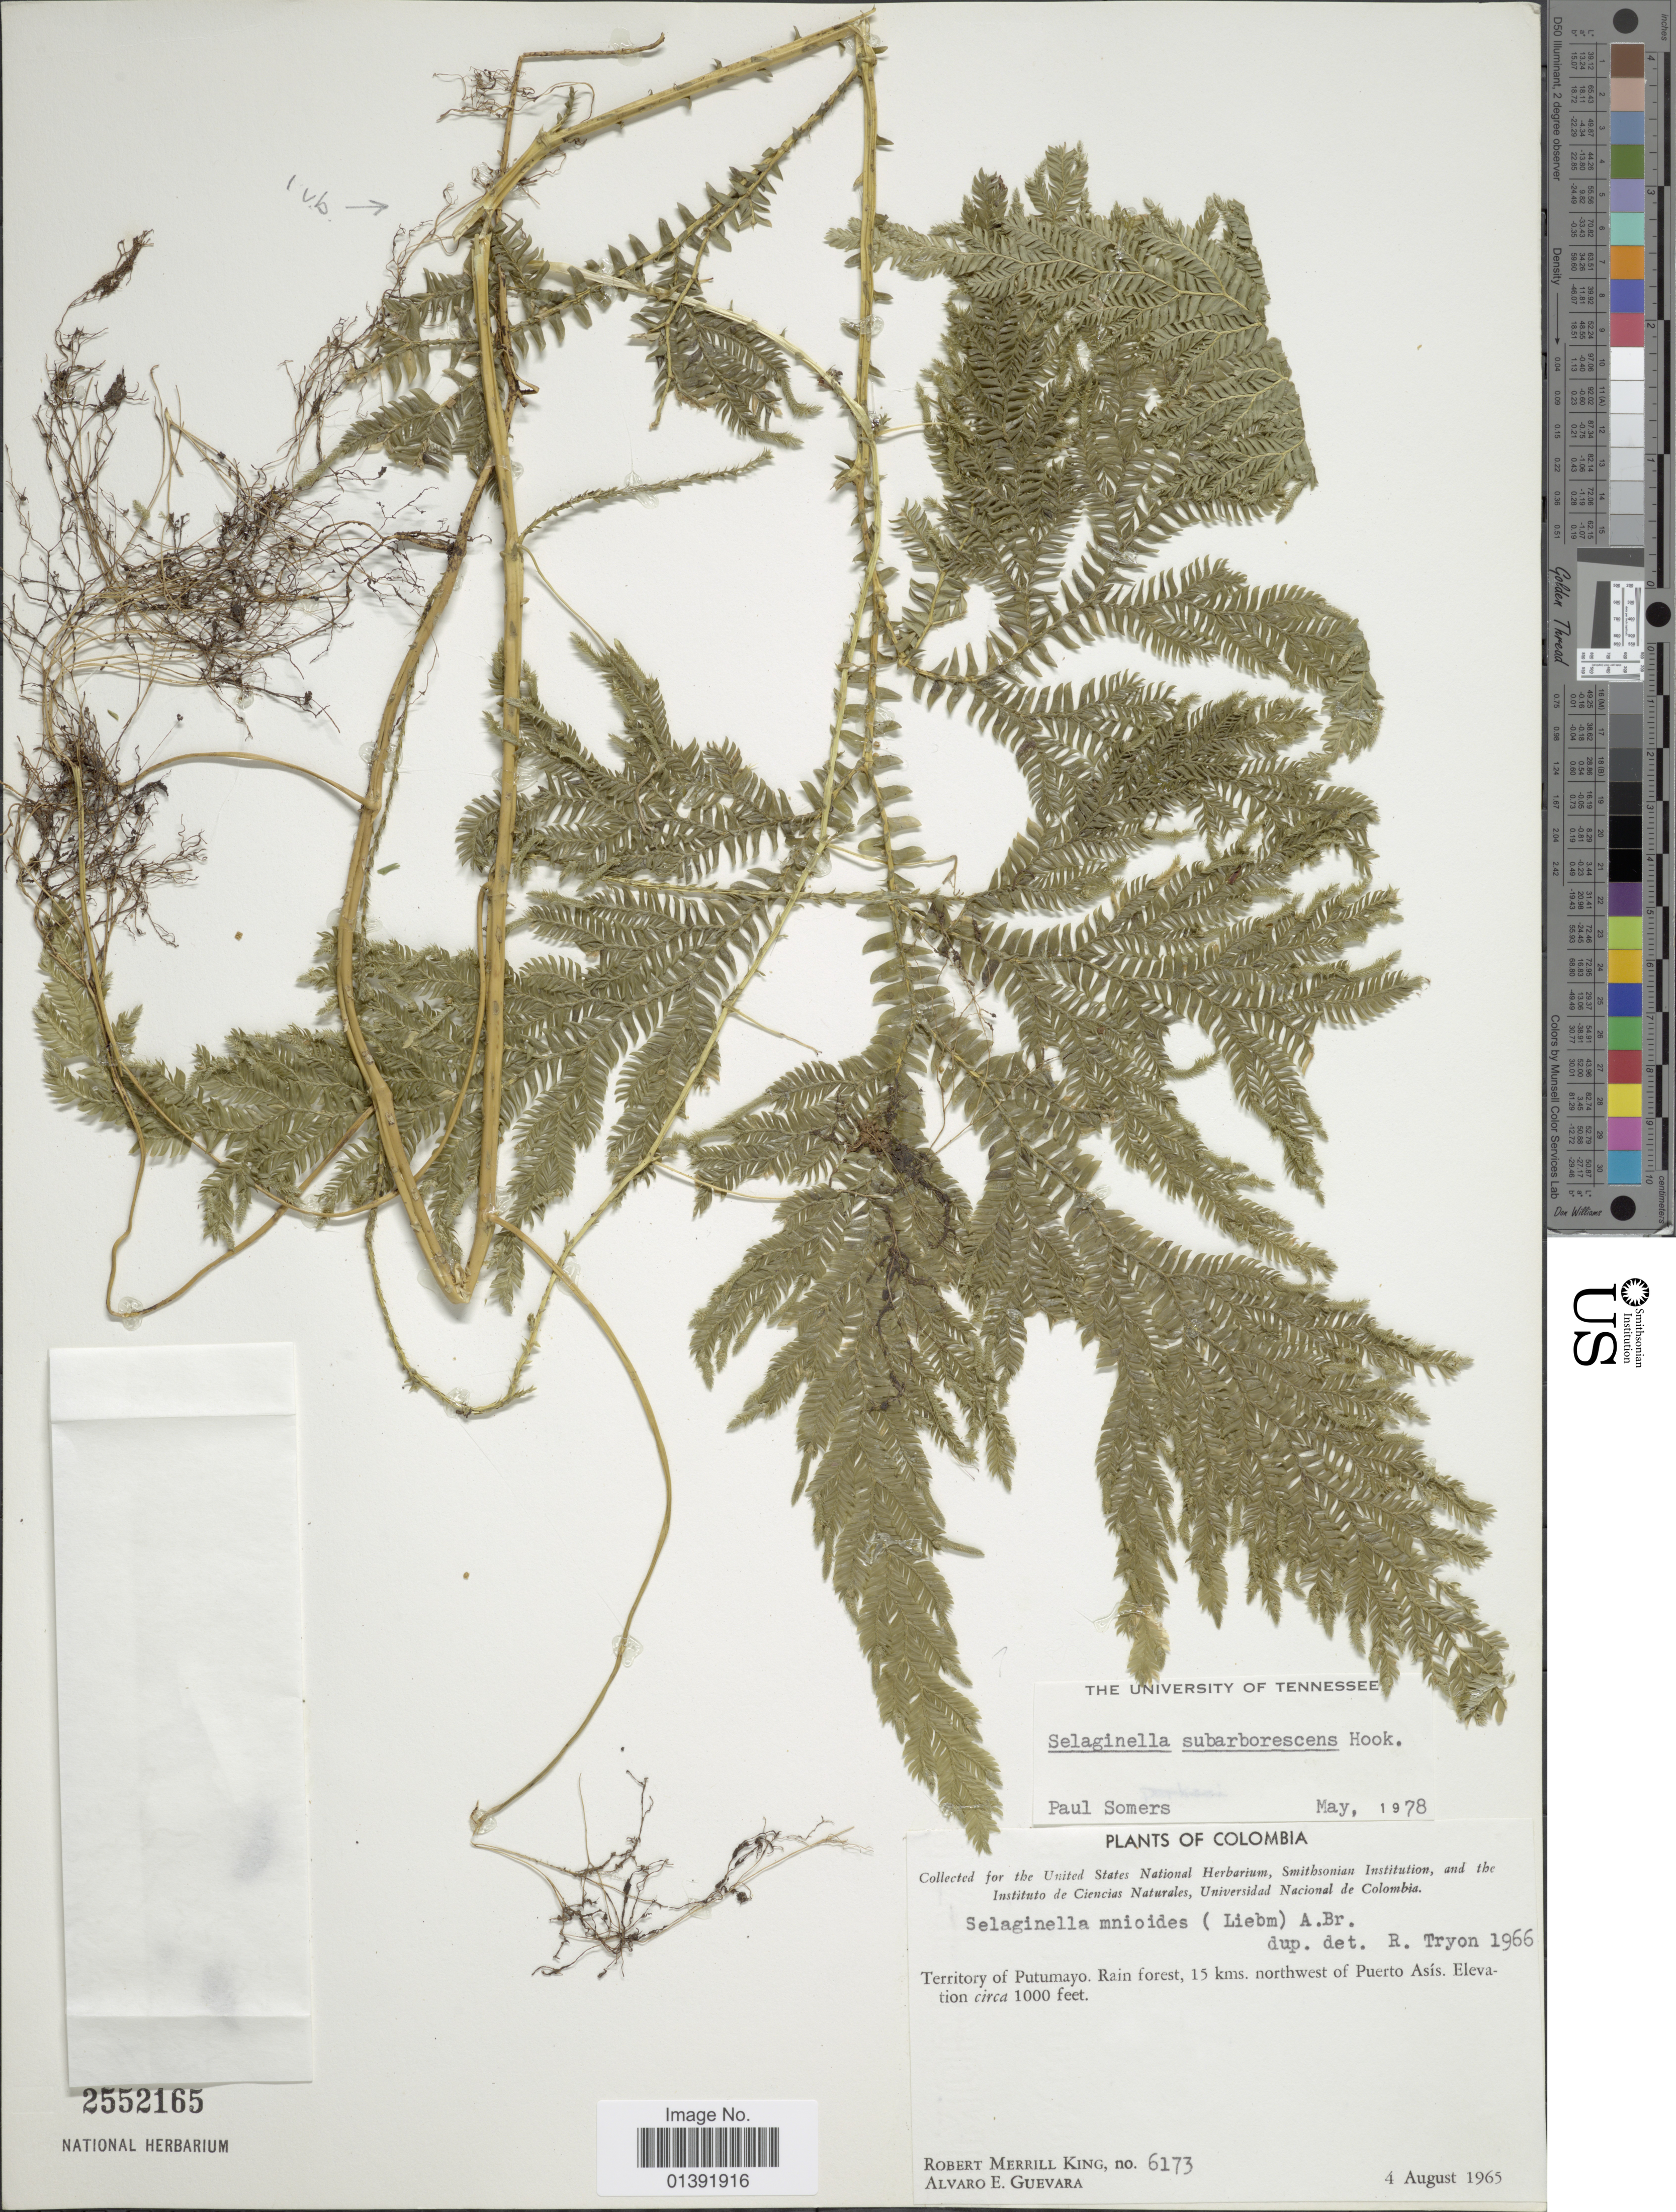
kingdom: Plantae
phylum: Tracheophyta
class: Lycopodiopsida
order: Selaginellales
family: Selaginellaceae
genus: Selaginella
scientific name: Selaginella subarborescens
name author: Hook.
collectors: R. M. King & A. E. Guevara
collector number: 6173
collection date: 1965-08-04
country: Colombia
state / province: Putumayo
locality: Rain forest, 15 kms. northwest of Puerto Asis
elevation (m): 305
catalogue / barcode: US 2552165